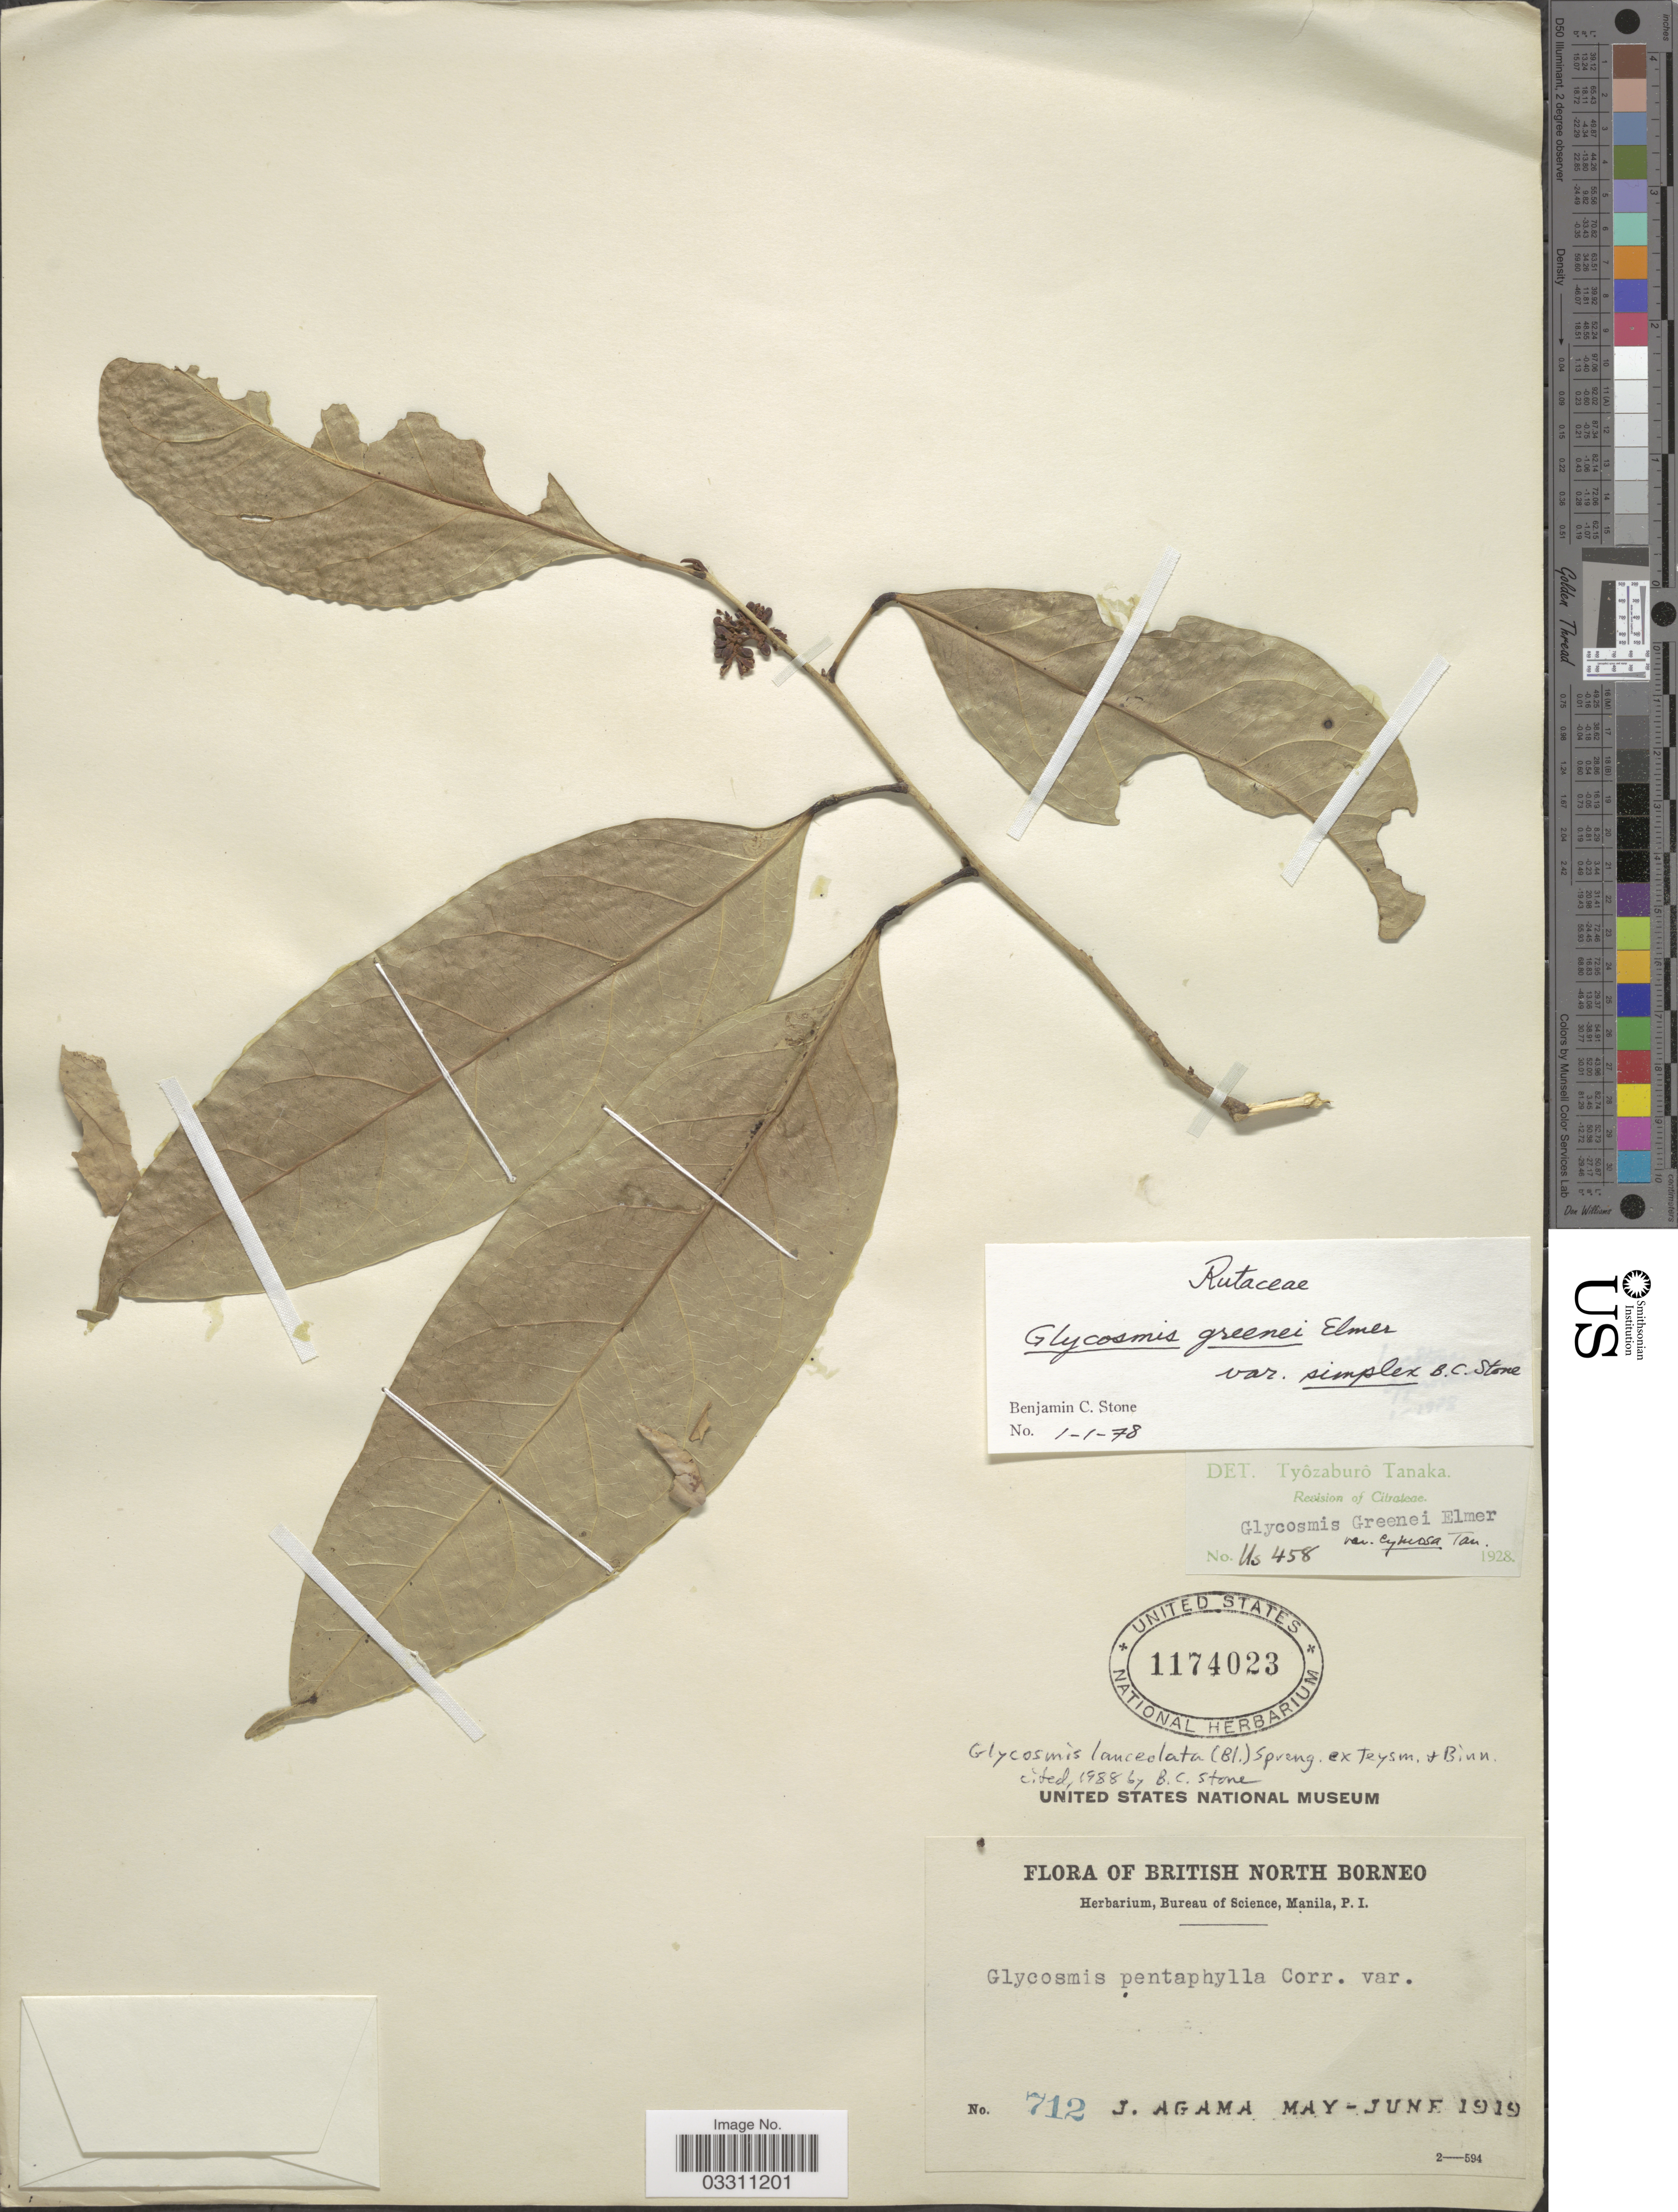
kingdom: Plantae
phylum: Tracheophyta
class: Magnoliopsida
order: Sapindales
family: Rutaceae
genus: Glycosmis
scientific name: Glycosmis lanceolata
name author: (Blume) Spreng. ex Teysm. & Binn.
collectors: J. Agama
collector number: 712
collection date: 1919-05/1919-06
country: Malaysia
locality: British North Borneo.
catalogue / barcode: US 1174023